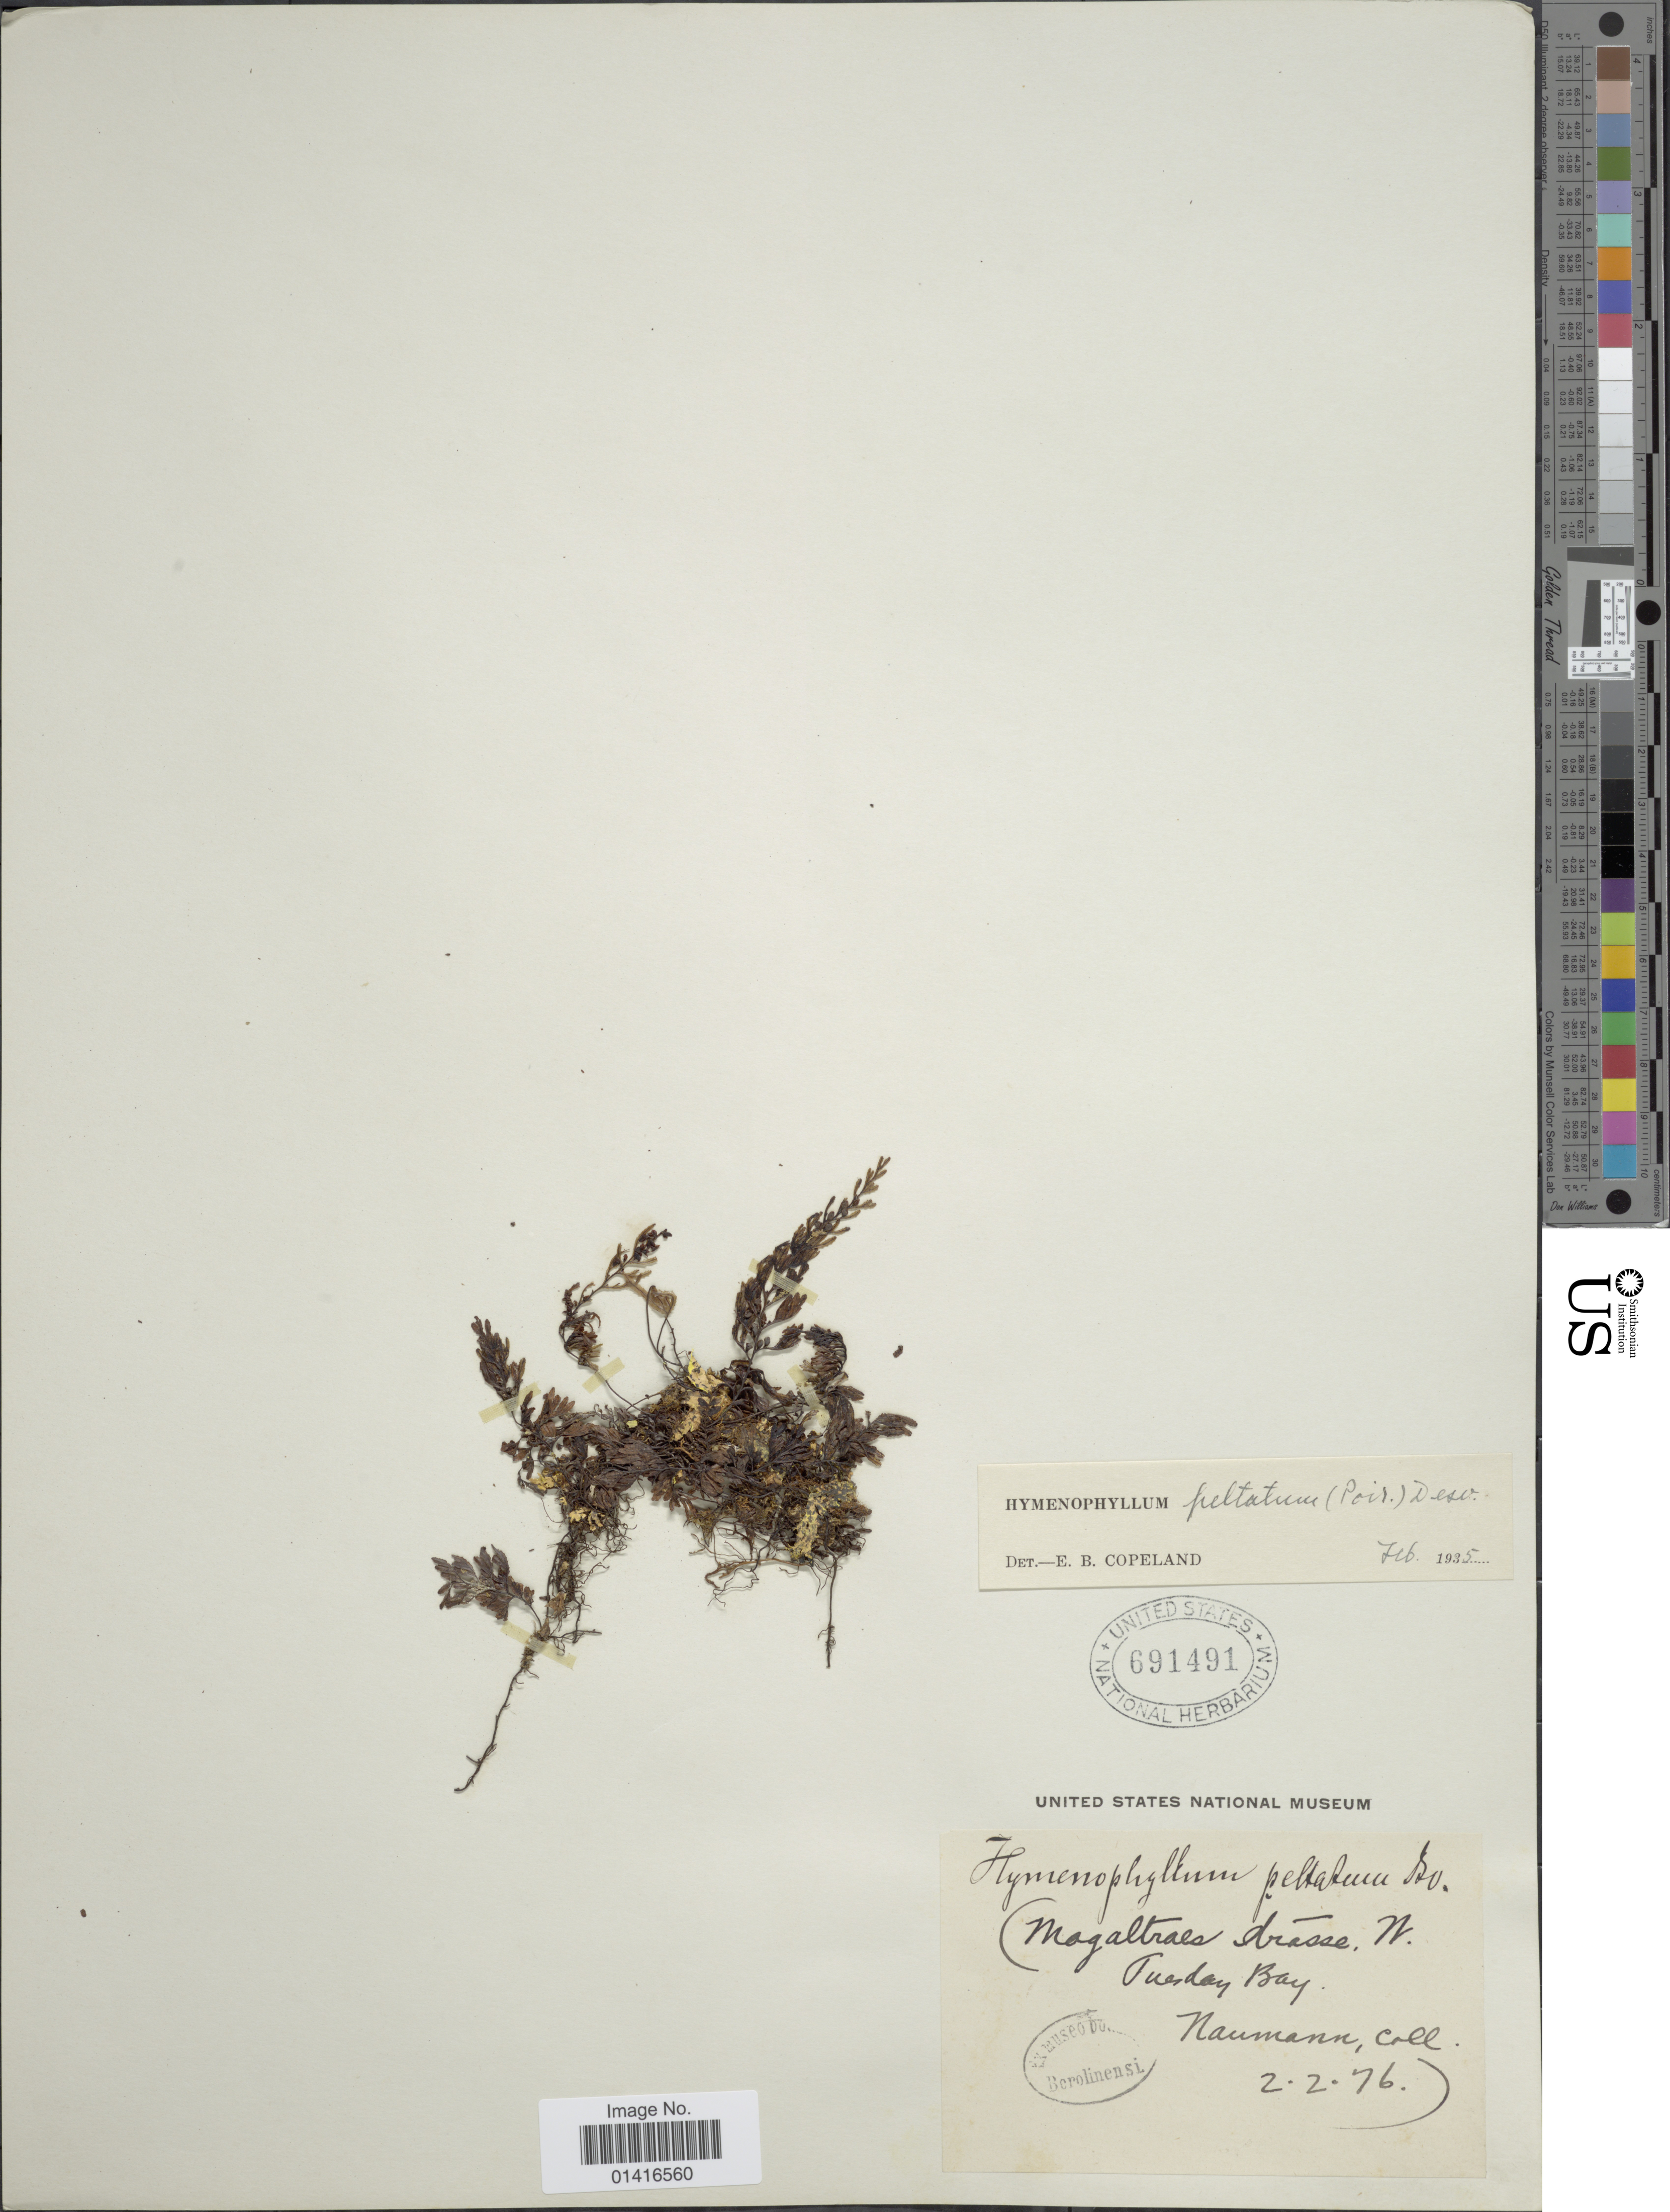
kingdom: Plantae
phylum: Tracheophyta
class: Polypodiopsida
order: Hymenophyllales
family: Hymenophyllaceae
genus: Hymenophyllum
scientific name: Hymenophyllum peltatum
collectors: -. Naumann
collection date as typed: Transcribed d/m/y: 2/2/76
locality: Tundan Bay [interpreted]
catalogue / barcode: US 691491